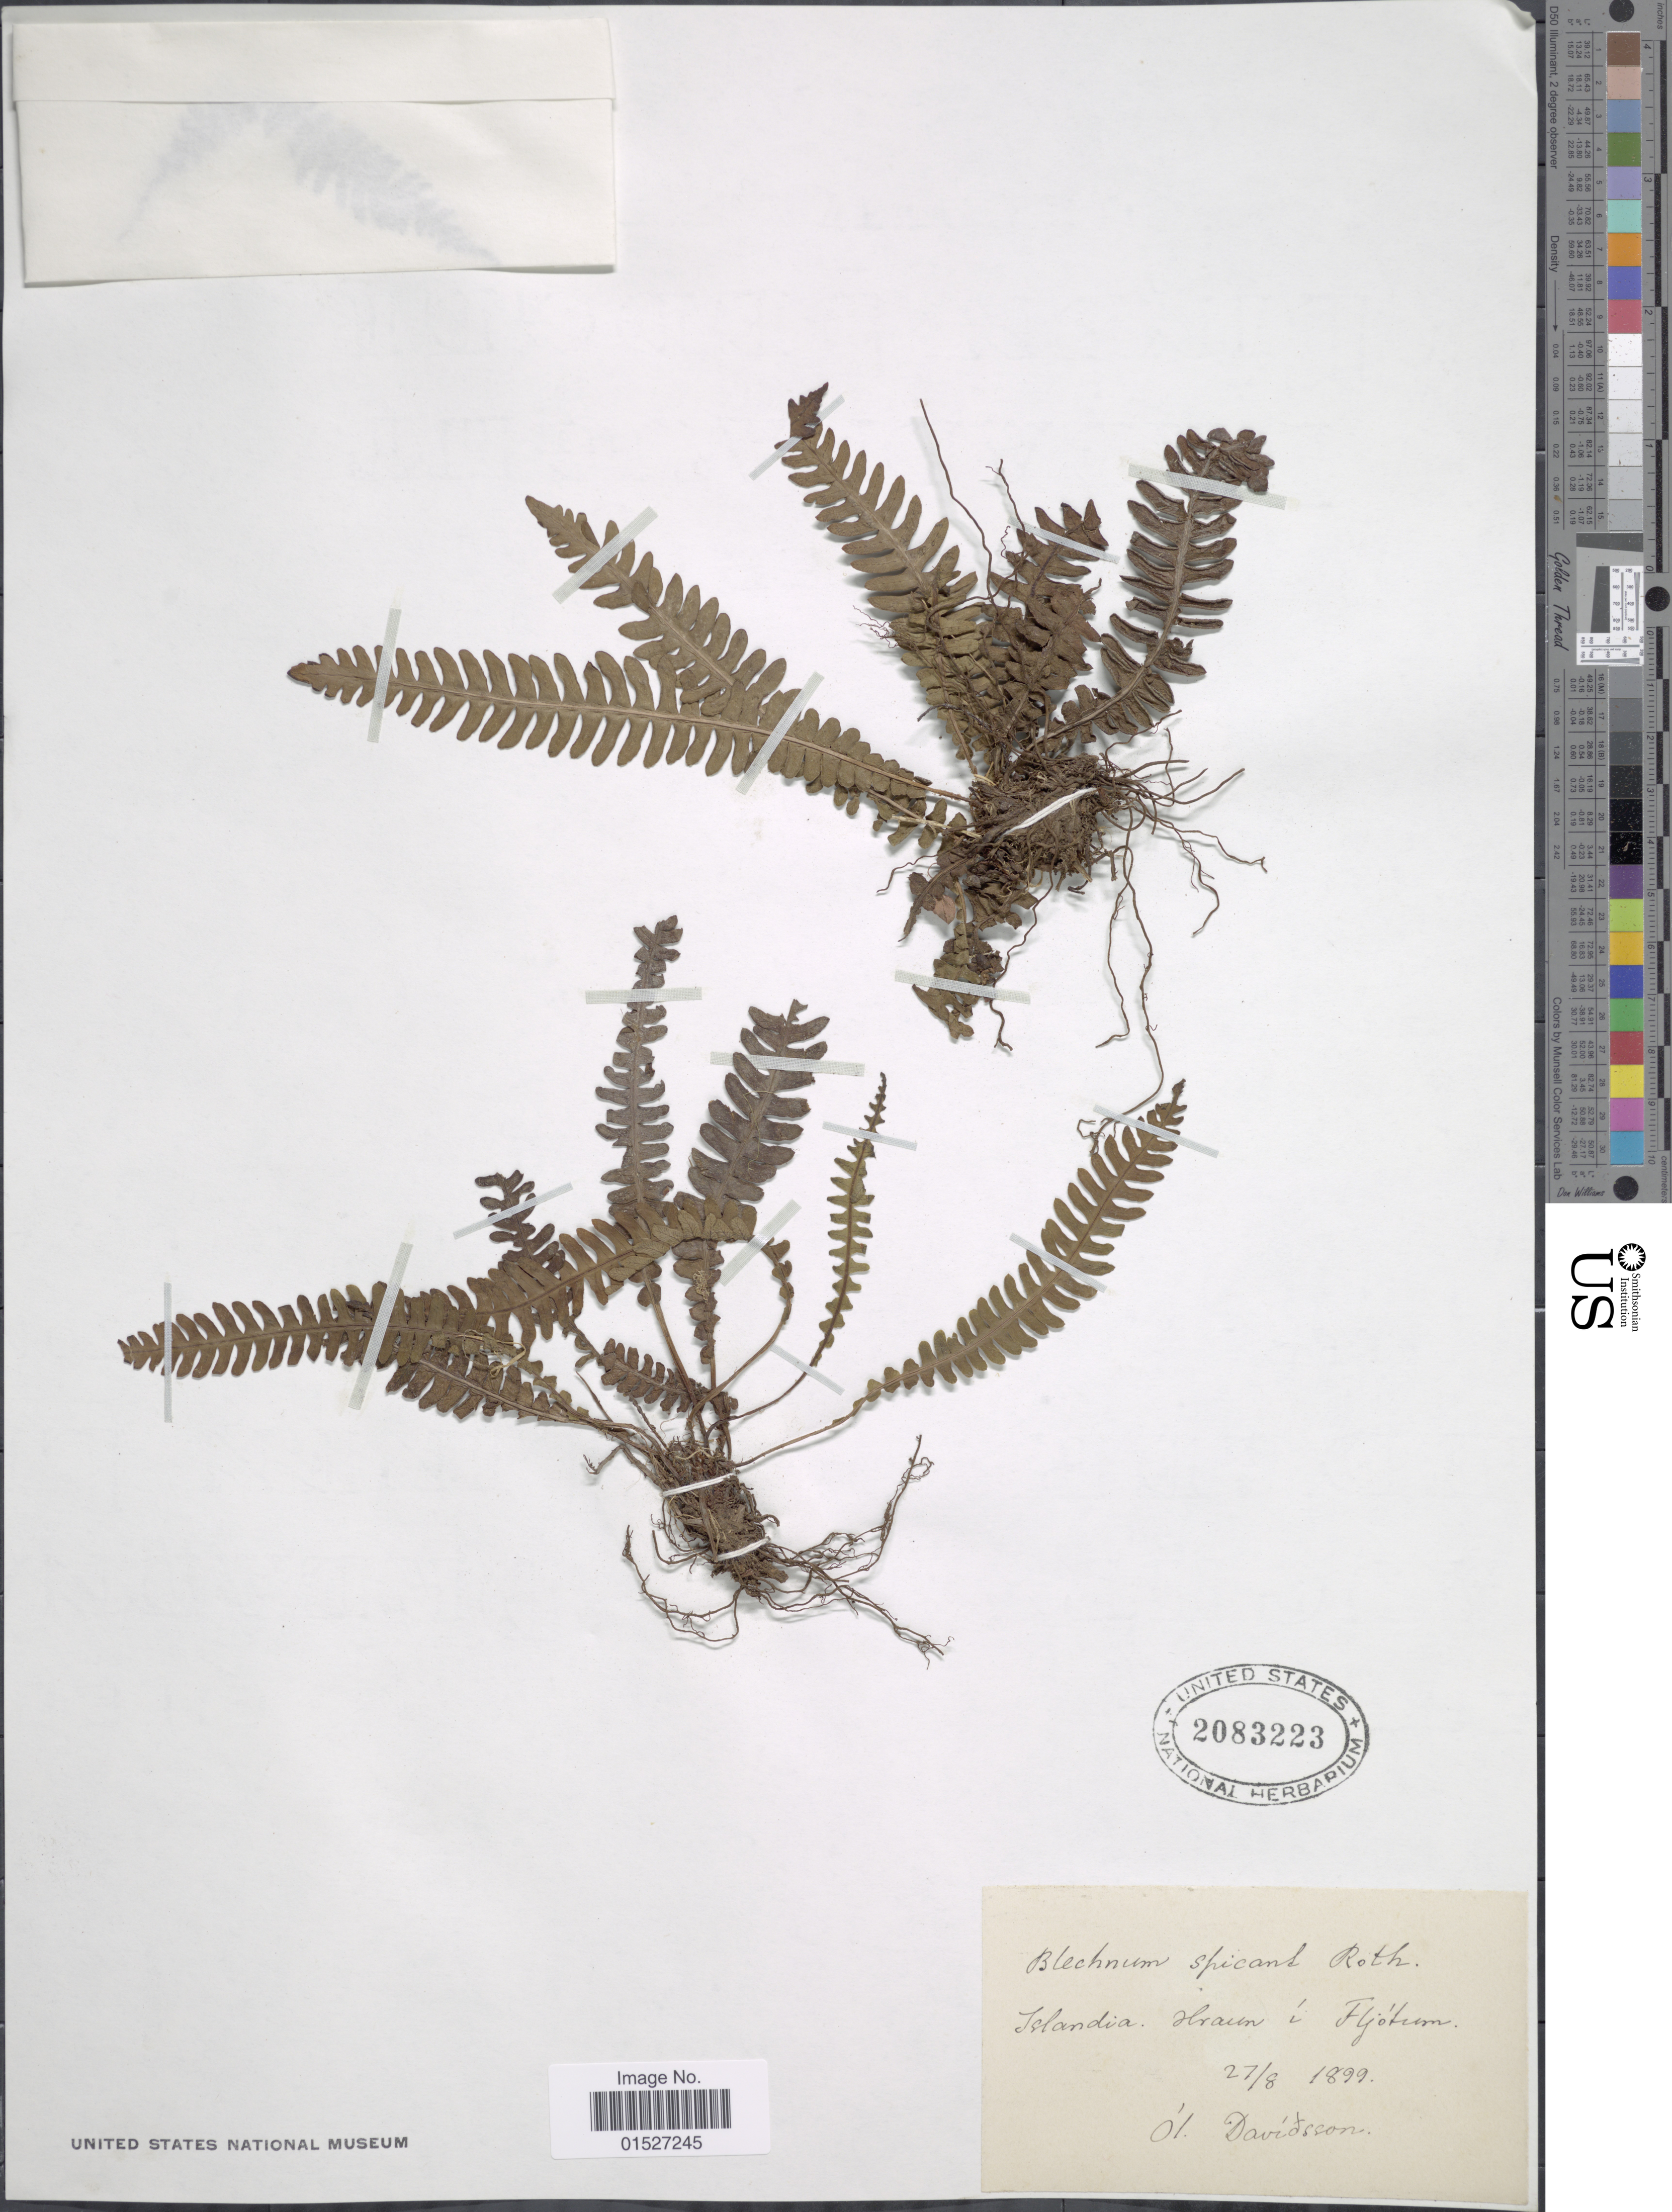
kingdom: Plantae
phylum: Tracheophyta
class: Polypodiopsida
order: Polypodiales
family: Blechnaceae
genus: Blechnum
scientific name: Blechnum spicant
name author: (L.) Sm.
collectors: O. Davidsson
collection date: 1899-08-27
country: Iceland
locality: Islandia. Hraun i Fljotum.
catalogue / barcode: US 2083223